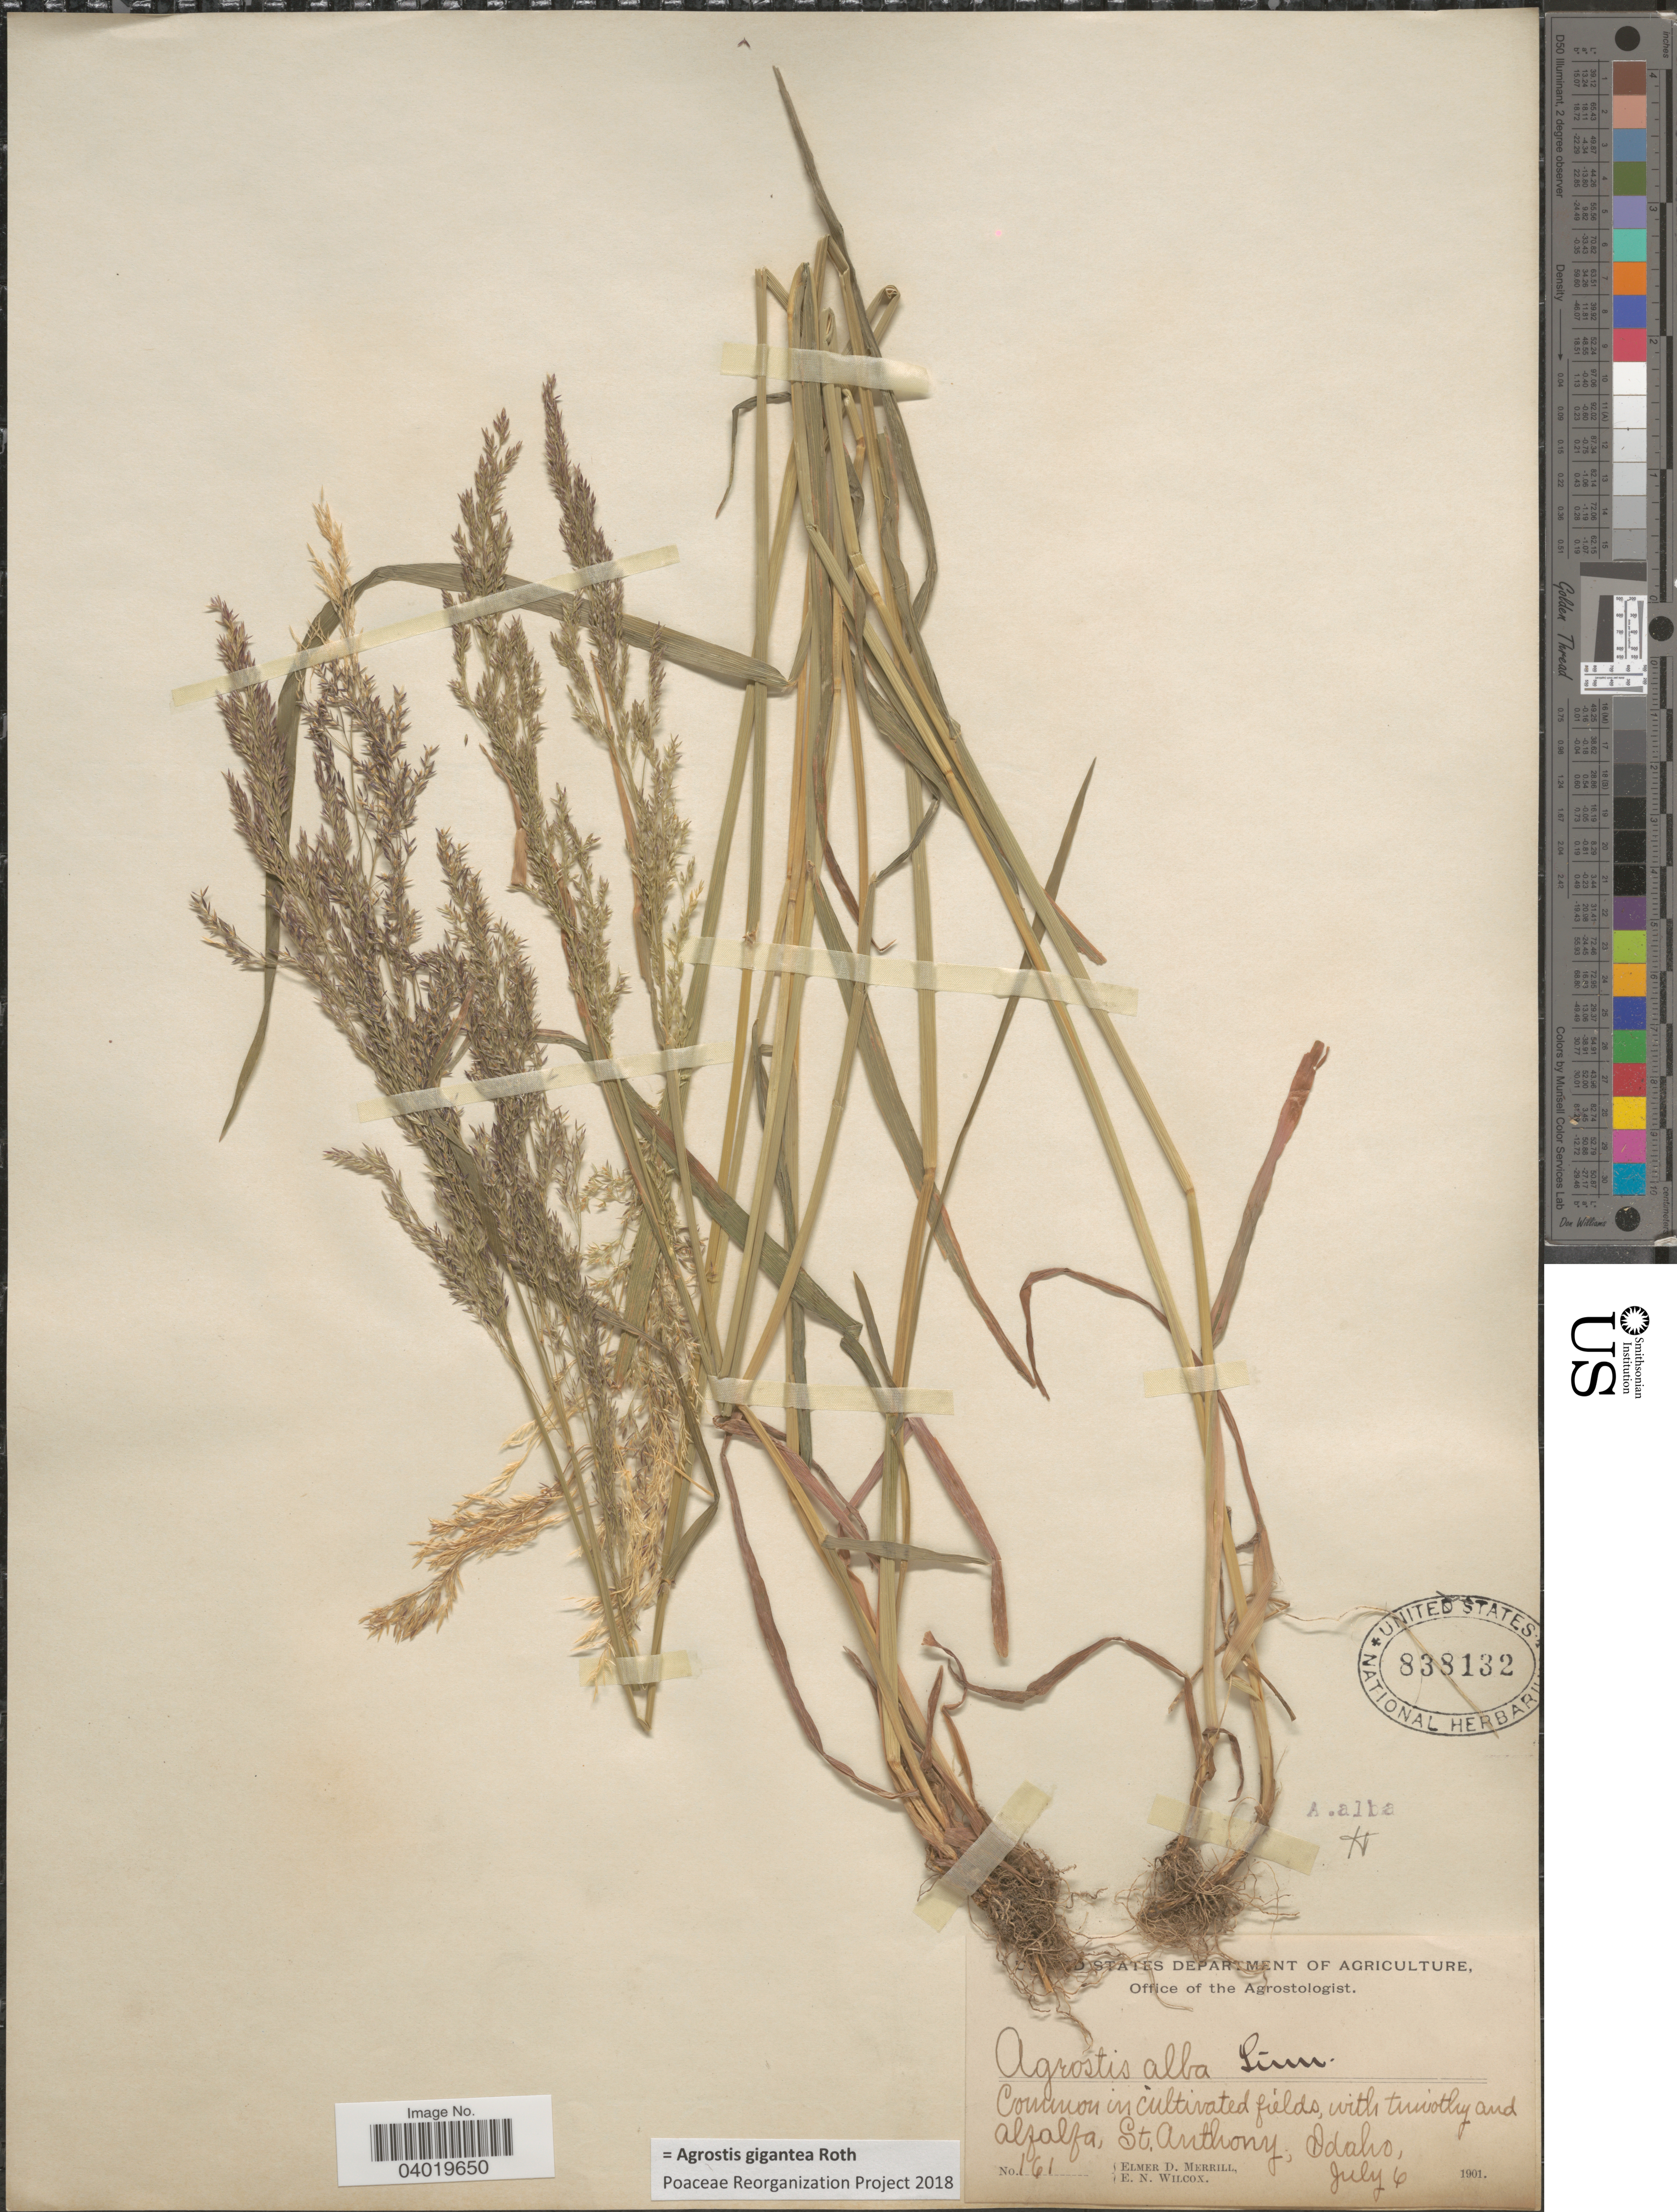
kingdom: Plantae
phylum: Tracheophyta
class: Liliopsida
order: Poales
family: Poaceae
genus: Agrostis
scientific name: Agrostis gigantea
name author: Roth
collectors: E. D. Merrill & E. Wilcox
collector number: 161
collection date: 1901-07-06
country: United States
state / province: Idaho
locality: Alzalfa, St. Anthony.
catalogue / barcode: US 838132